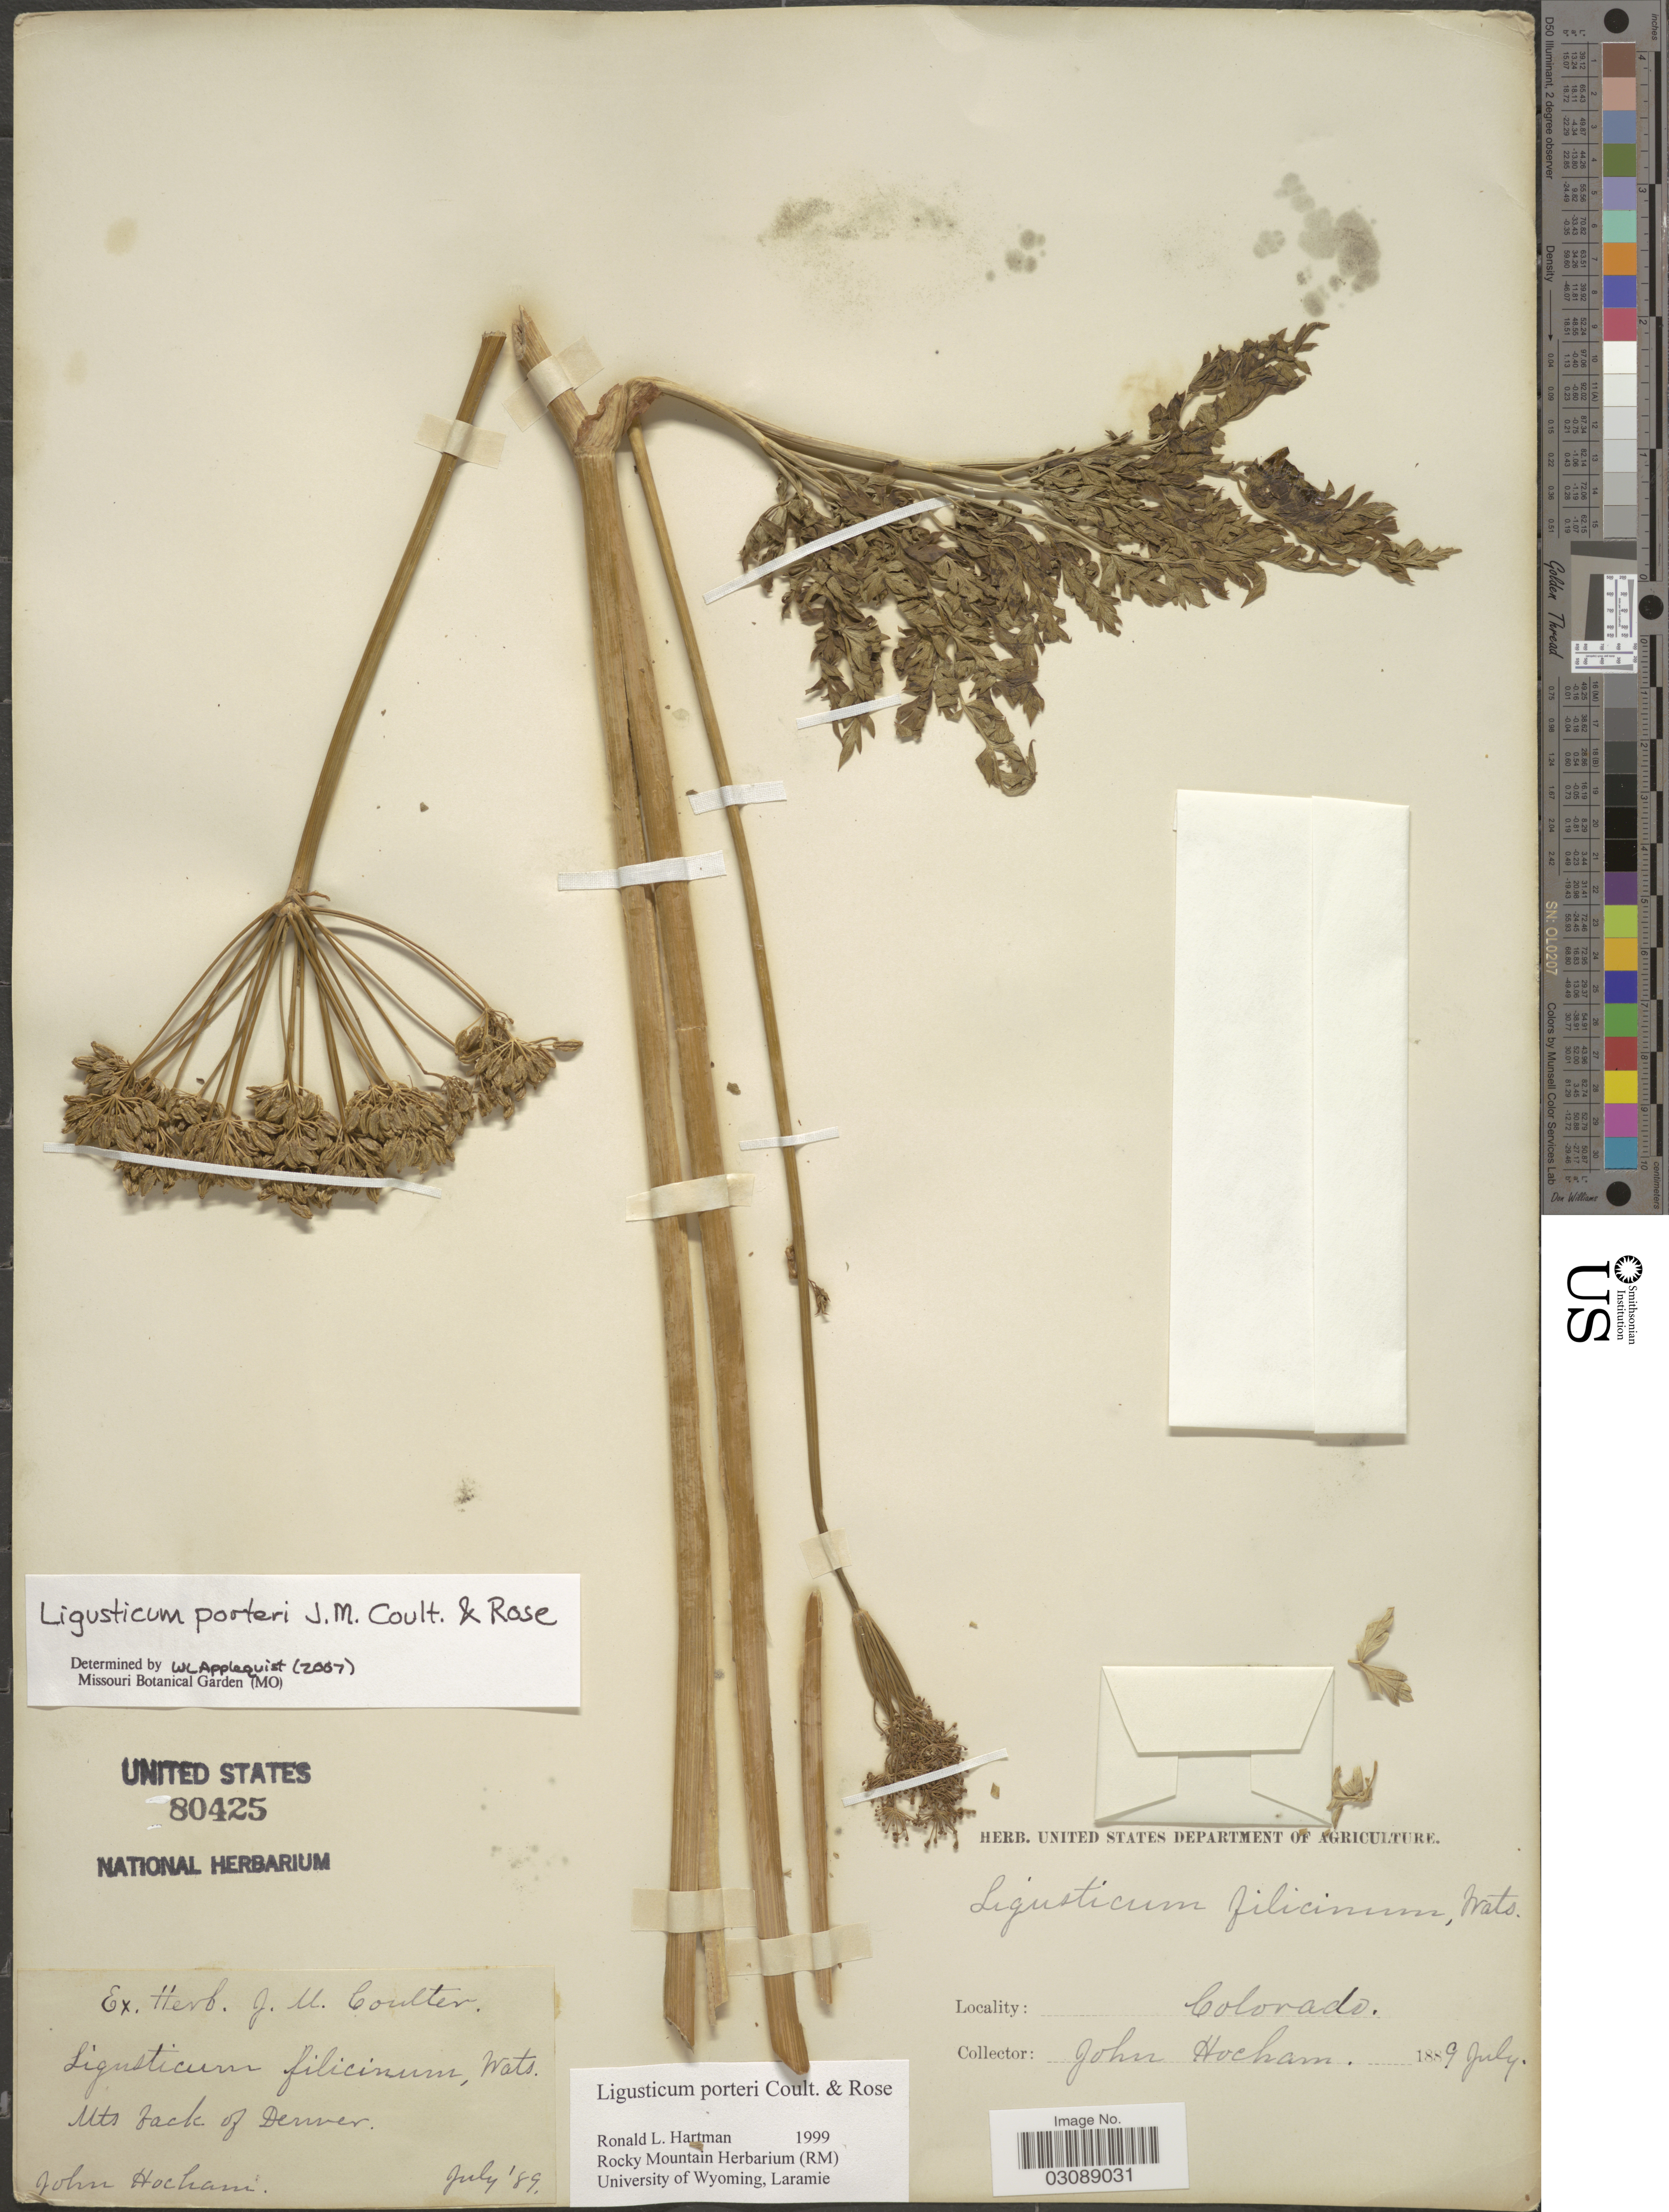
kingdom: Plantae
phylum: Tracheophyta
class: Magnoliopsida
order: Apiales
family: Apiaceae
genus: Ligusticum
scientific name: Ligusticum porteri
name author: J.M. Coult. & Rose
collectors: J. Hocham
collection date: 1889-07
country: United States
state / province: Colorado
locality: Mts. back of Denver.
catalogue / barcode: US 80425